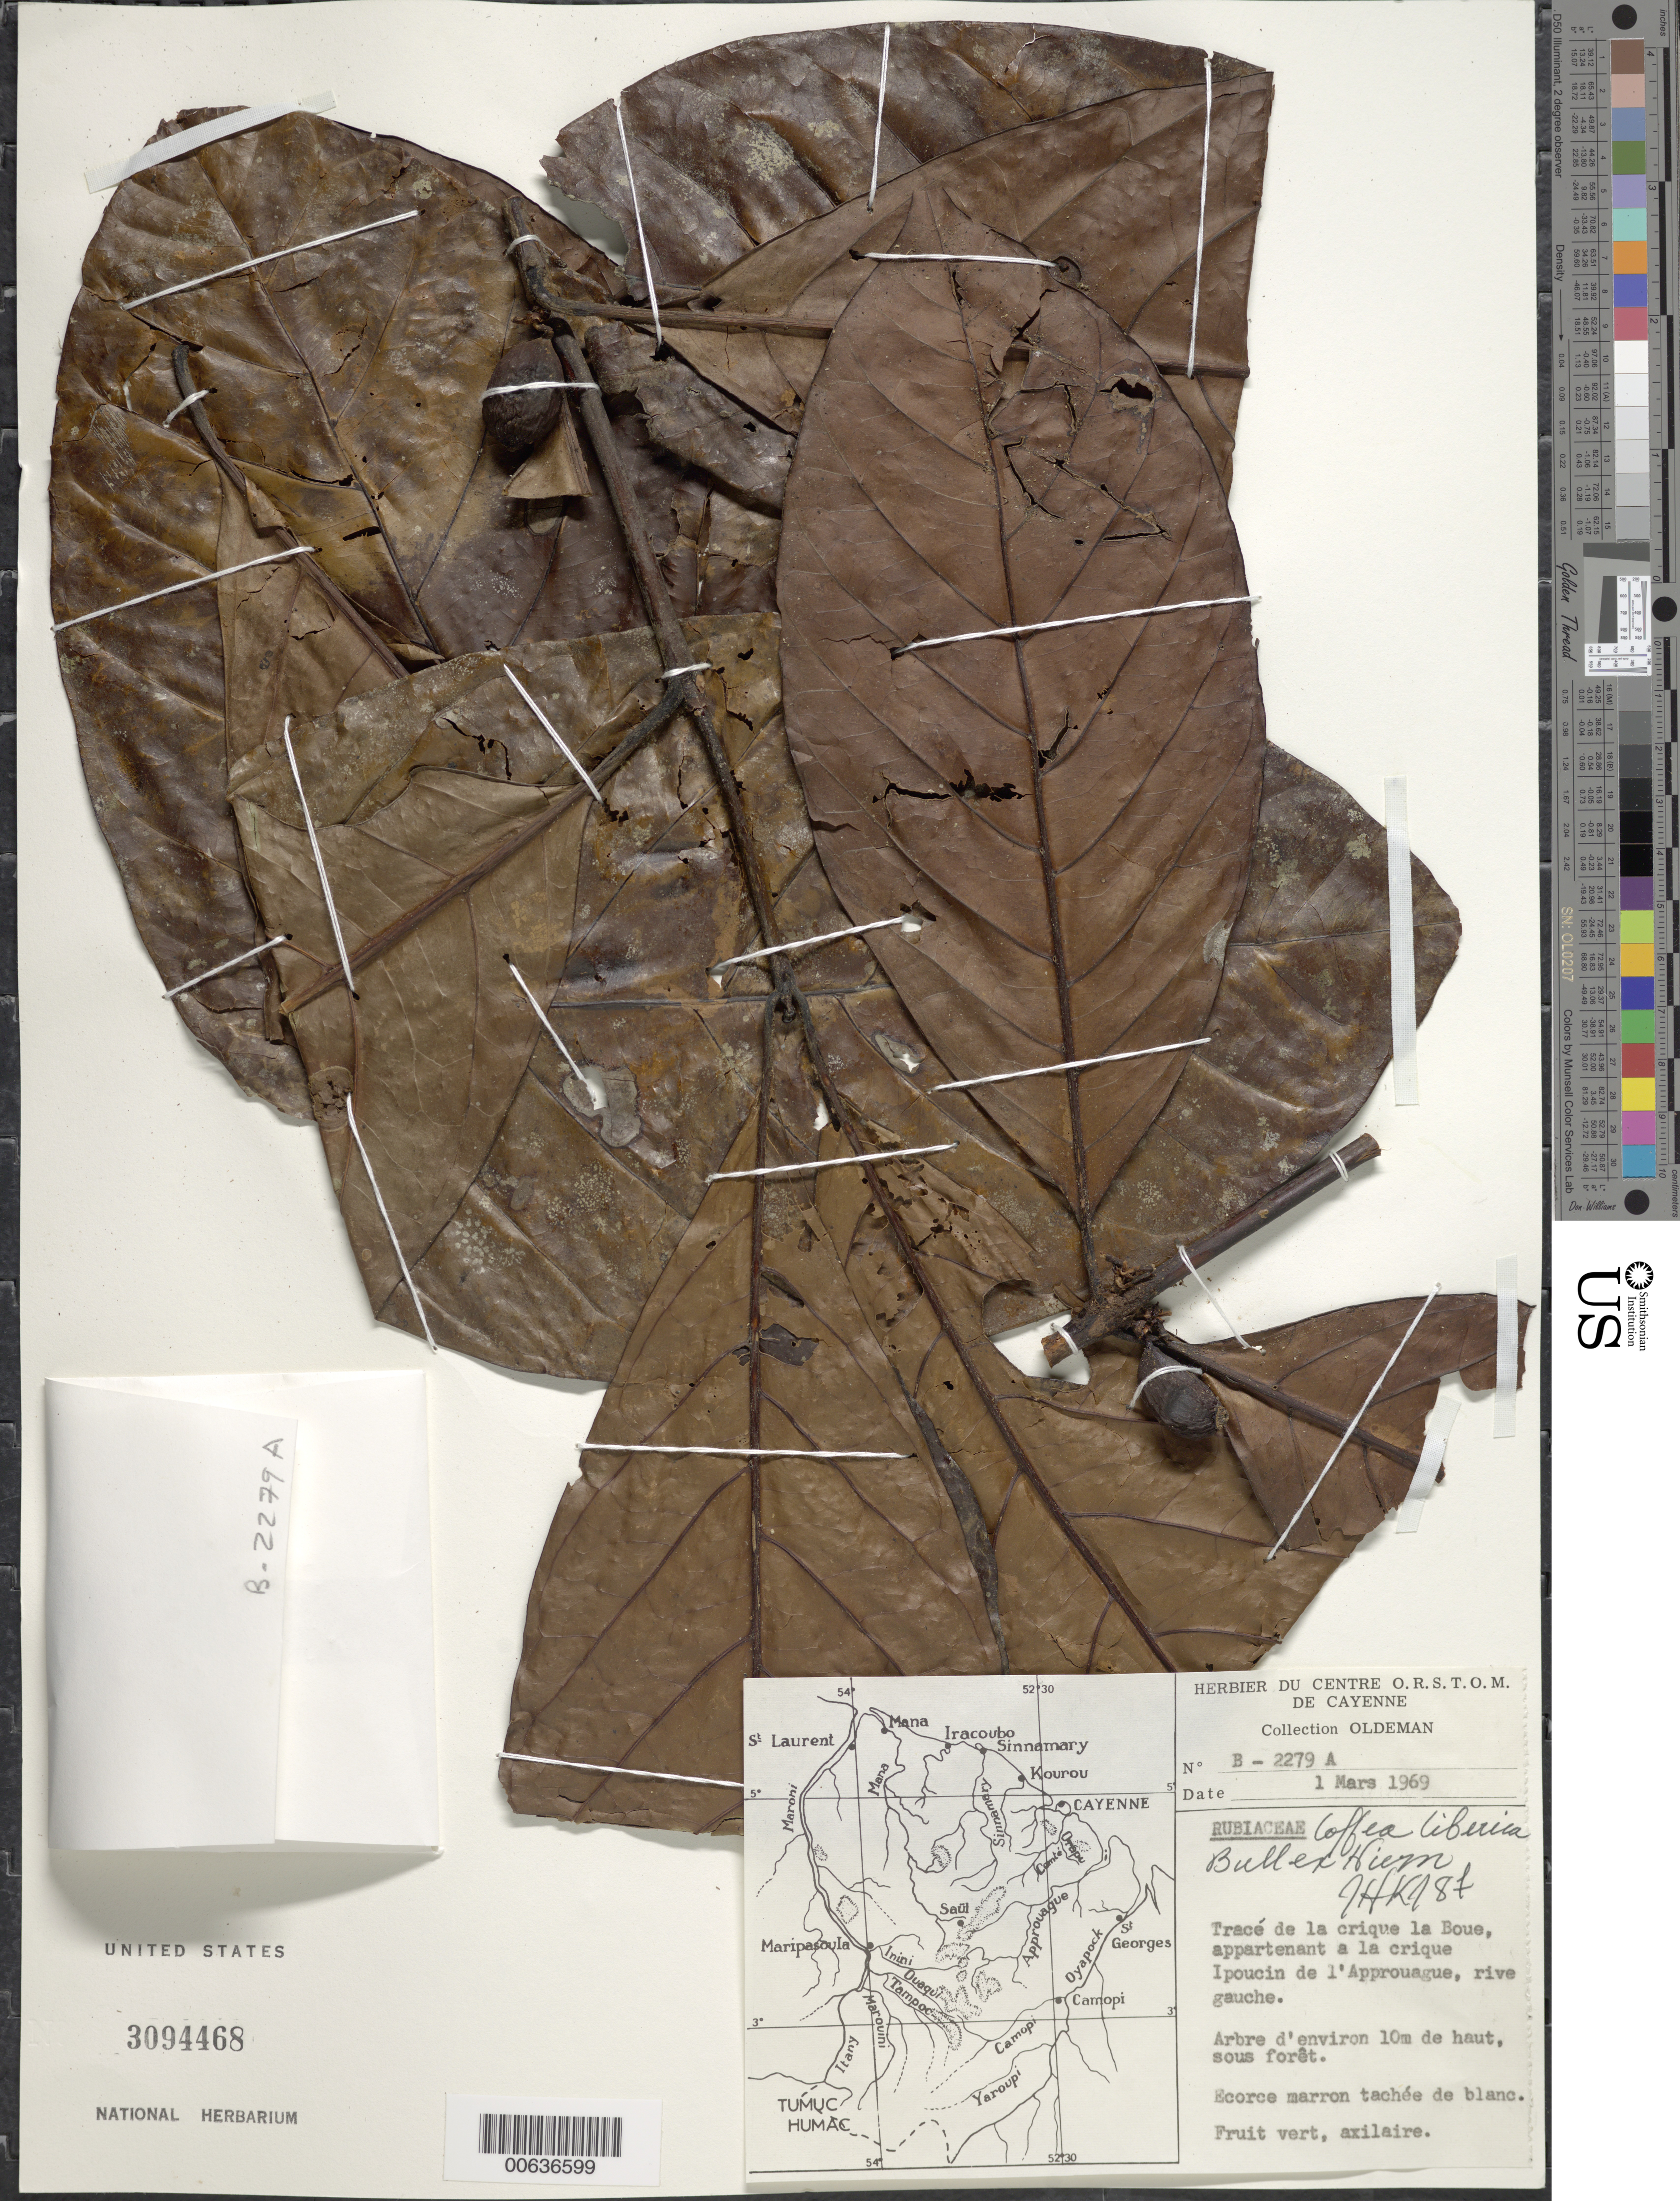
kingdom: Plantae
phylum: Tracheophyta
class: Magnoliopsida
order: Gentianales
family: Rubiaceae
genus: Coffea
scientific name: Coffea liberica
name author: Hiern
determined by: Kirkbride, J. H.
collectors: R. Oldeman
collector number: B 2279 A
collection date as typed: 1-Mar-69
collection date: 1969-03-01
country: French Guiana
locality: Crique la Boue, appartenant a la crique Ipoucin de l'Approuague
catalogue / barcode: US 3094468